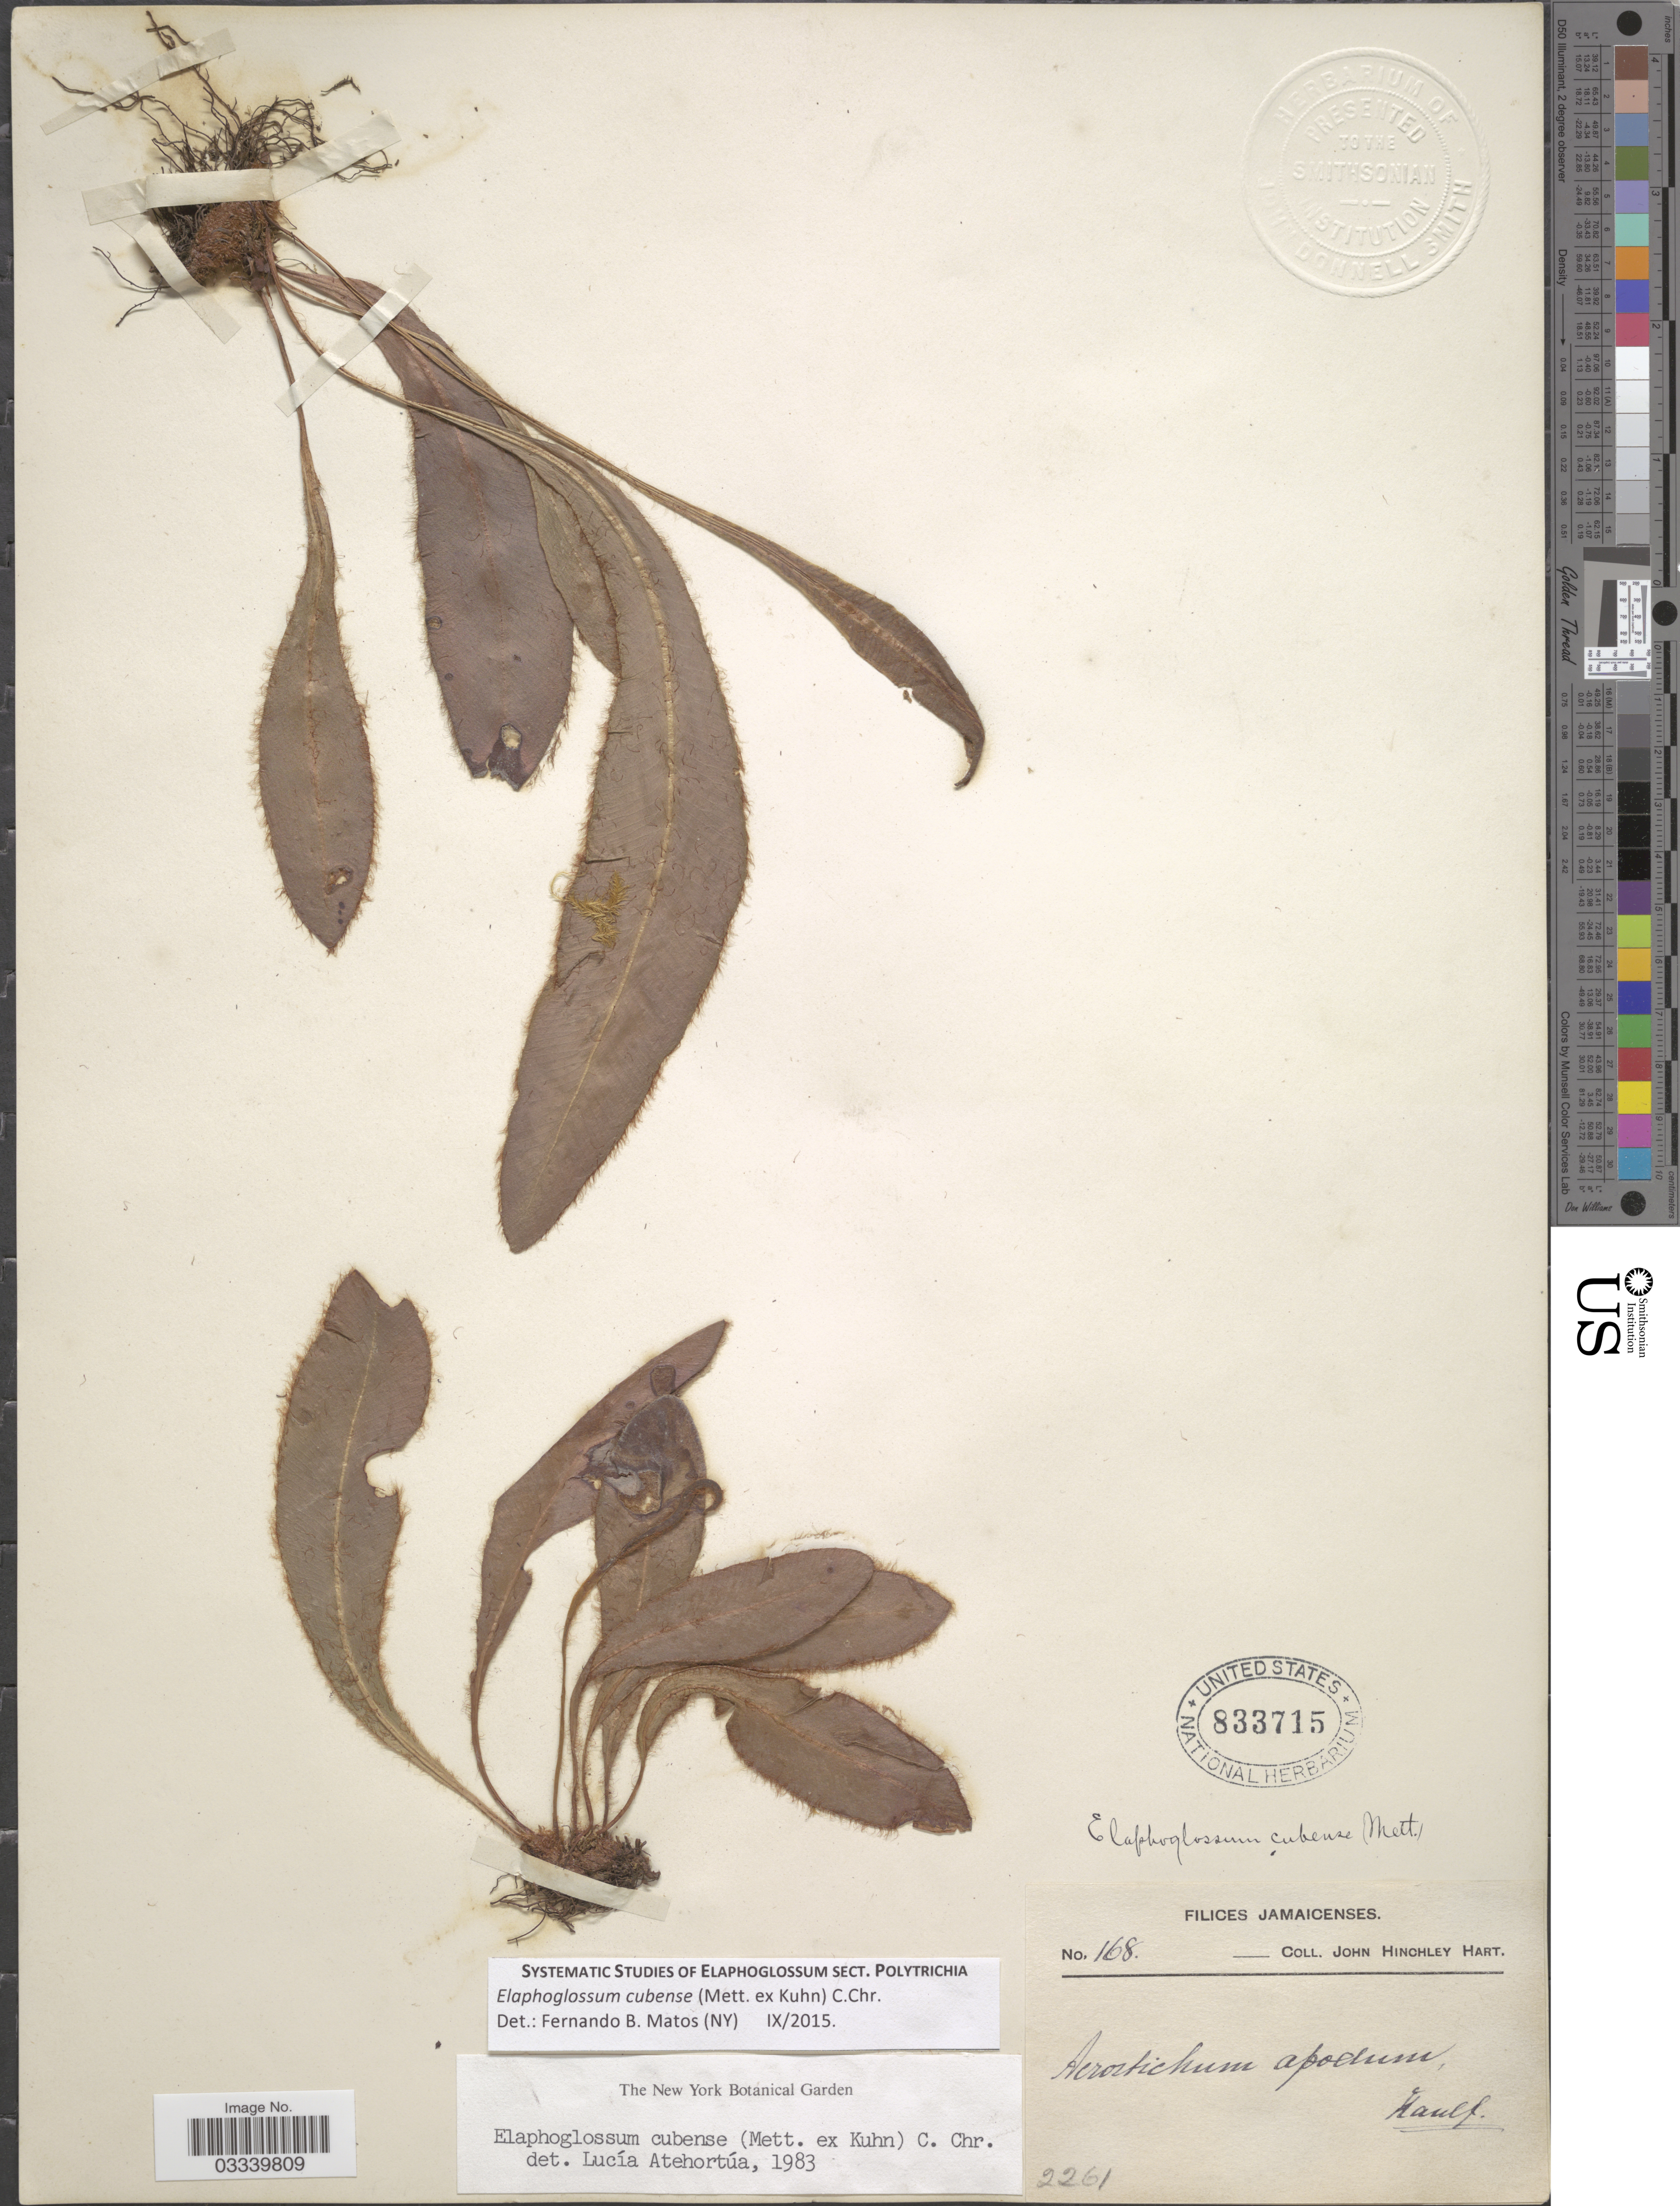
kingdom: Plantae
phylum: Tracheophyta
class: Polypodiopsida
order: Polypodiales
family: Dryopteridaceae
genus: Elaphoglossum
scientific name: Elaphoglossum cubense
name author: (Mett. ex Kuhn) C. Chr.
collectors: J. H. Hart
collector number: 168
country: Jamaica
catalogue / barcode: US 833715